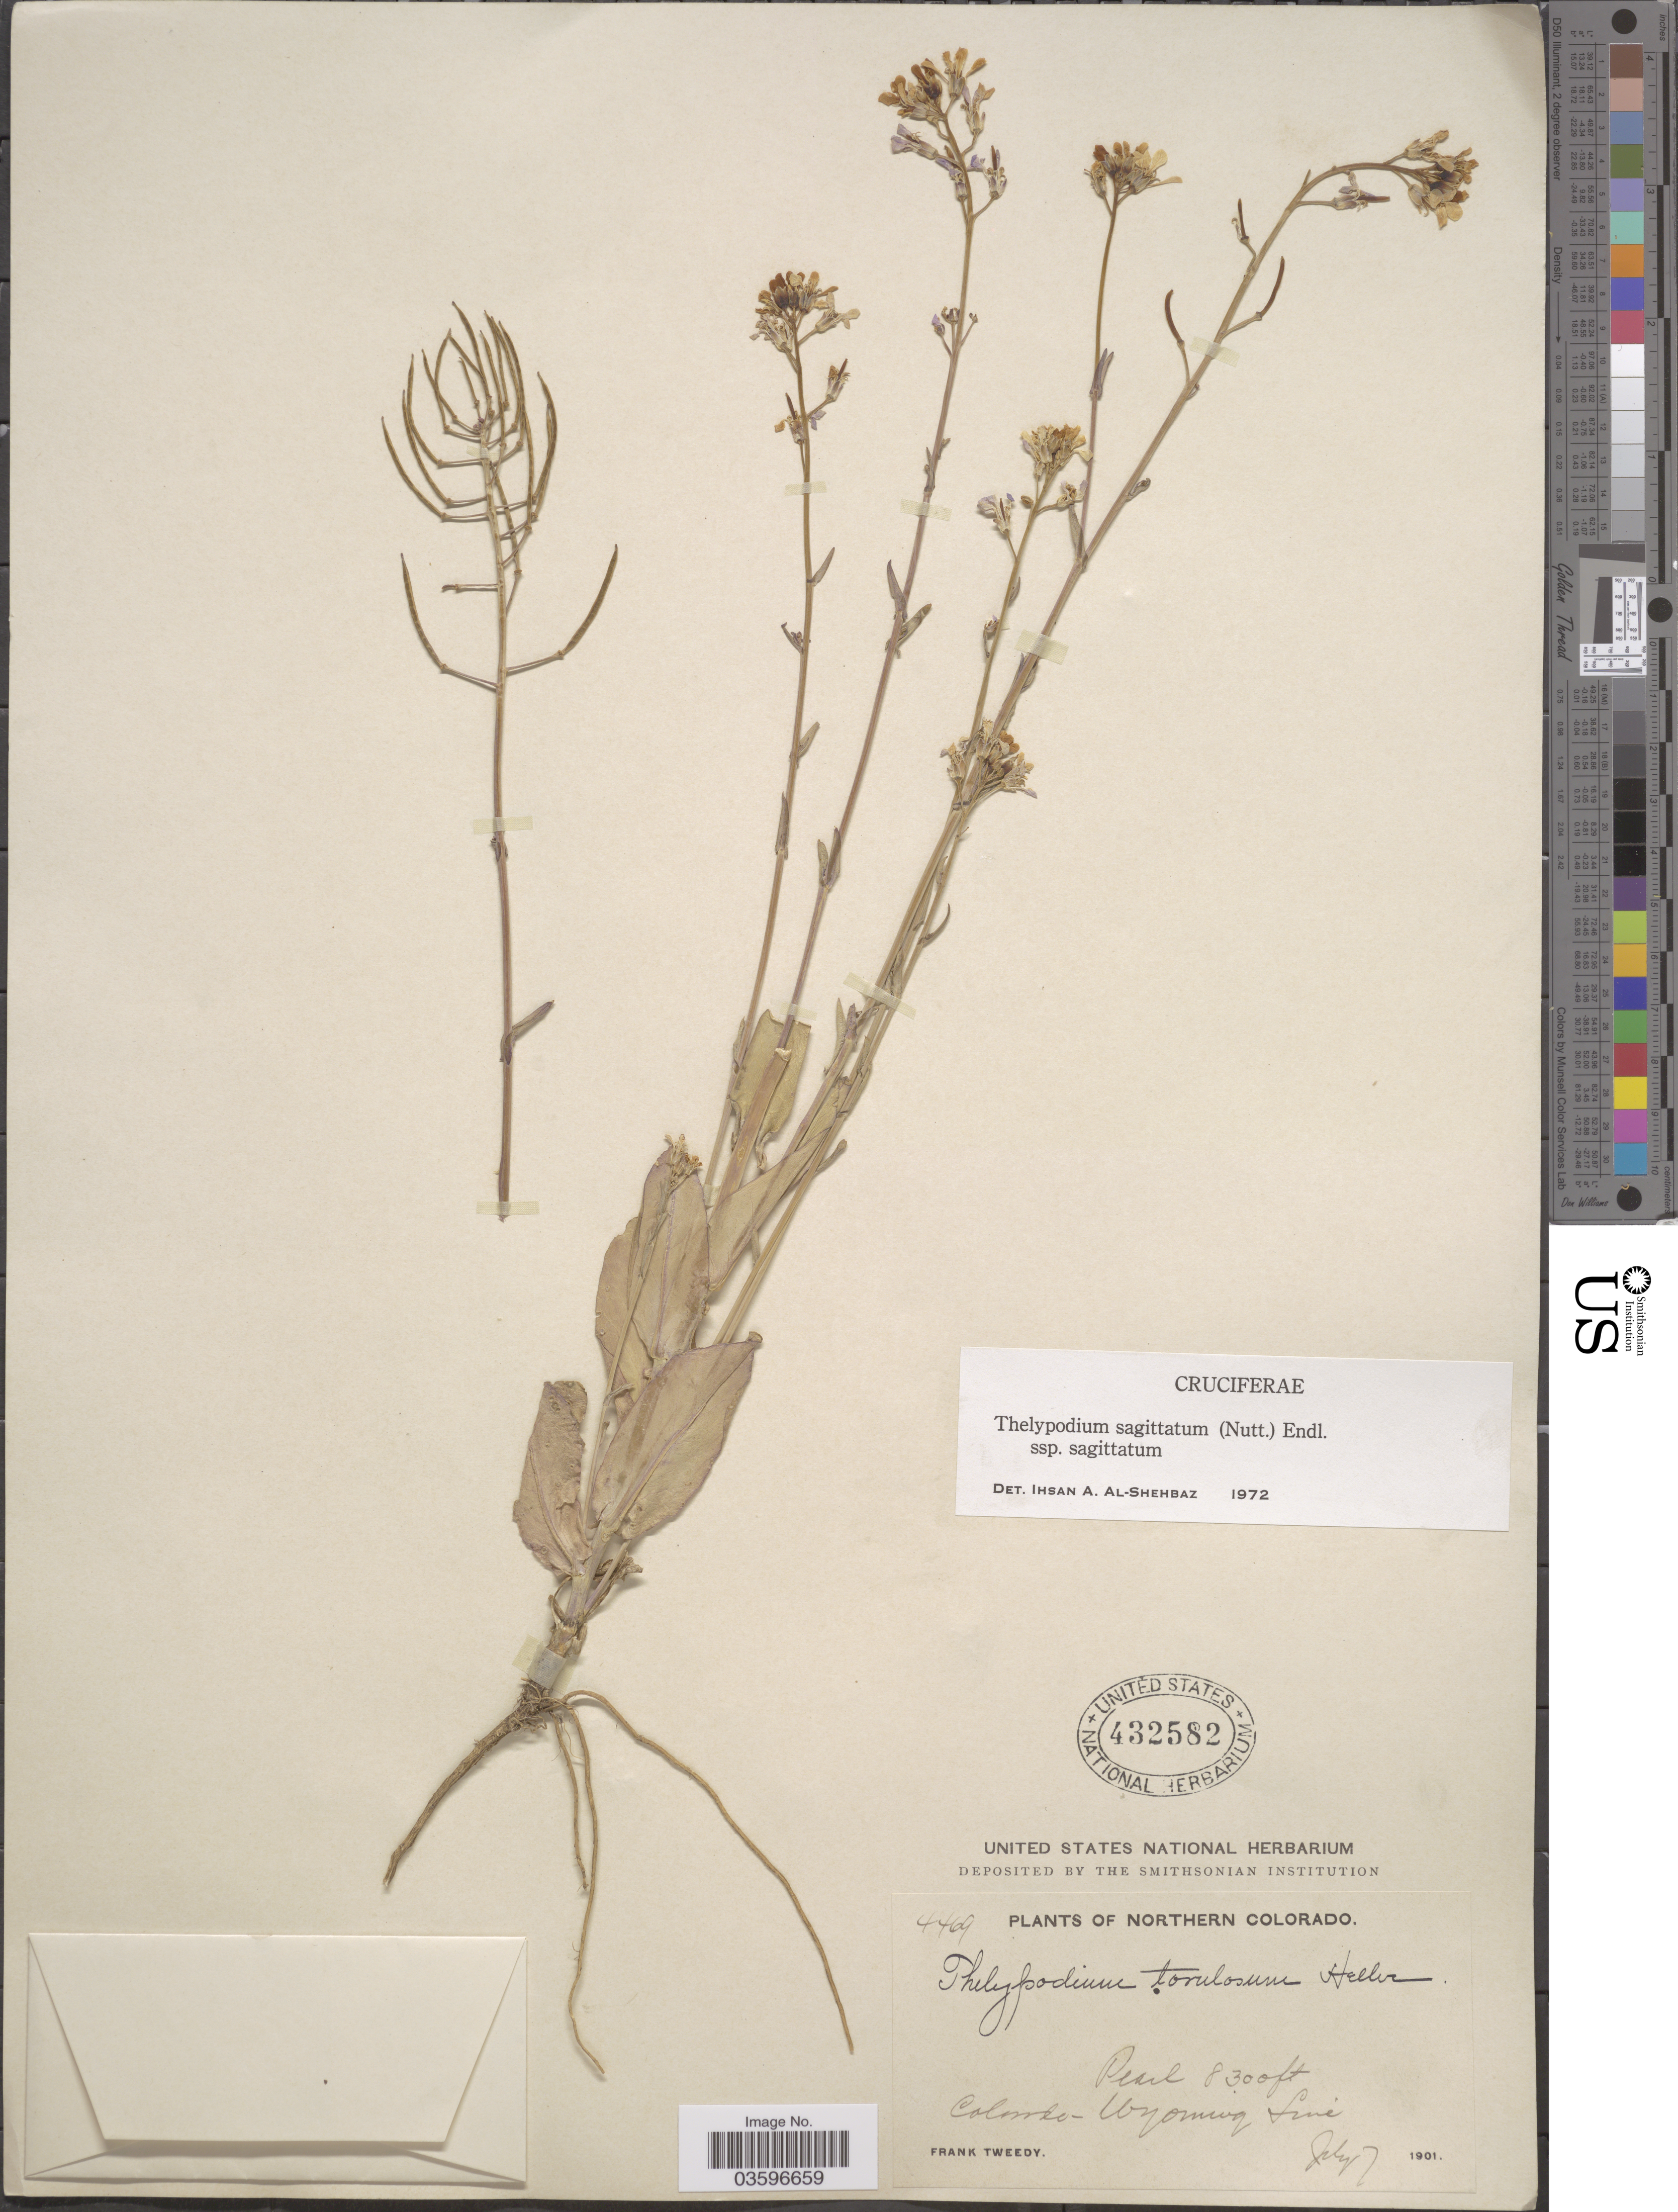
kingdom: Plantae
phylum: Tracheophyta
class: Magnoliopsida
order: Brassicales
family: Brassicaceae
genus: Thelypodium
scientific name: Thelypodium sagittatum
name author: (Nutt.) Endl.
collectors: F. Tweedy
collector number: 4469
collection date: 1901-07-07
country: United States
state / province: Colorado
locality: Northern Colorado. Pearl. Colorado-Wyoming Line.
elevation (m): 2530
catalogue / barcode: US 432582